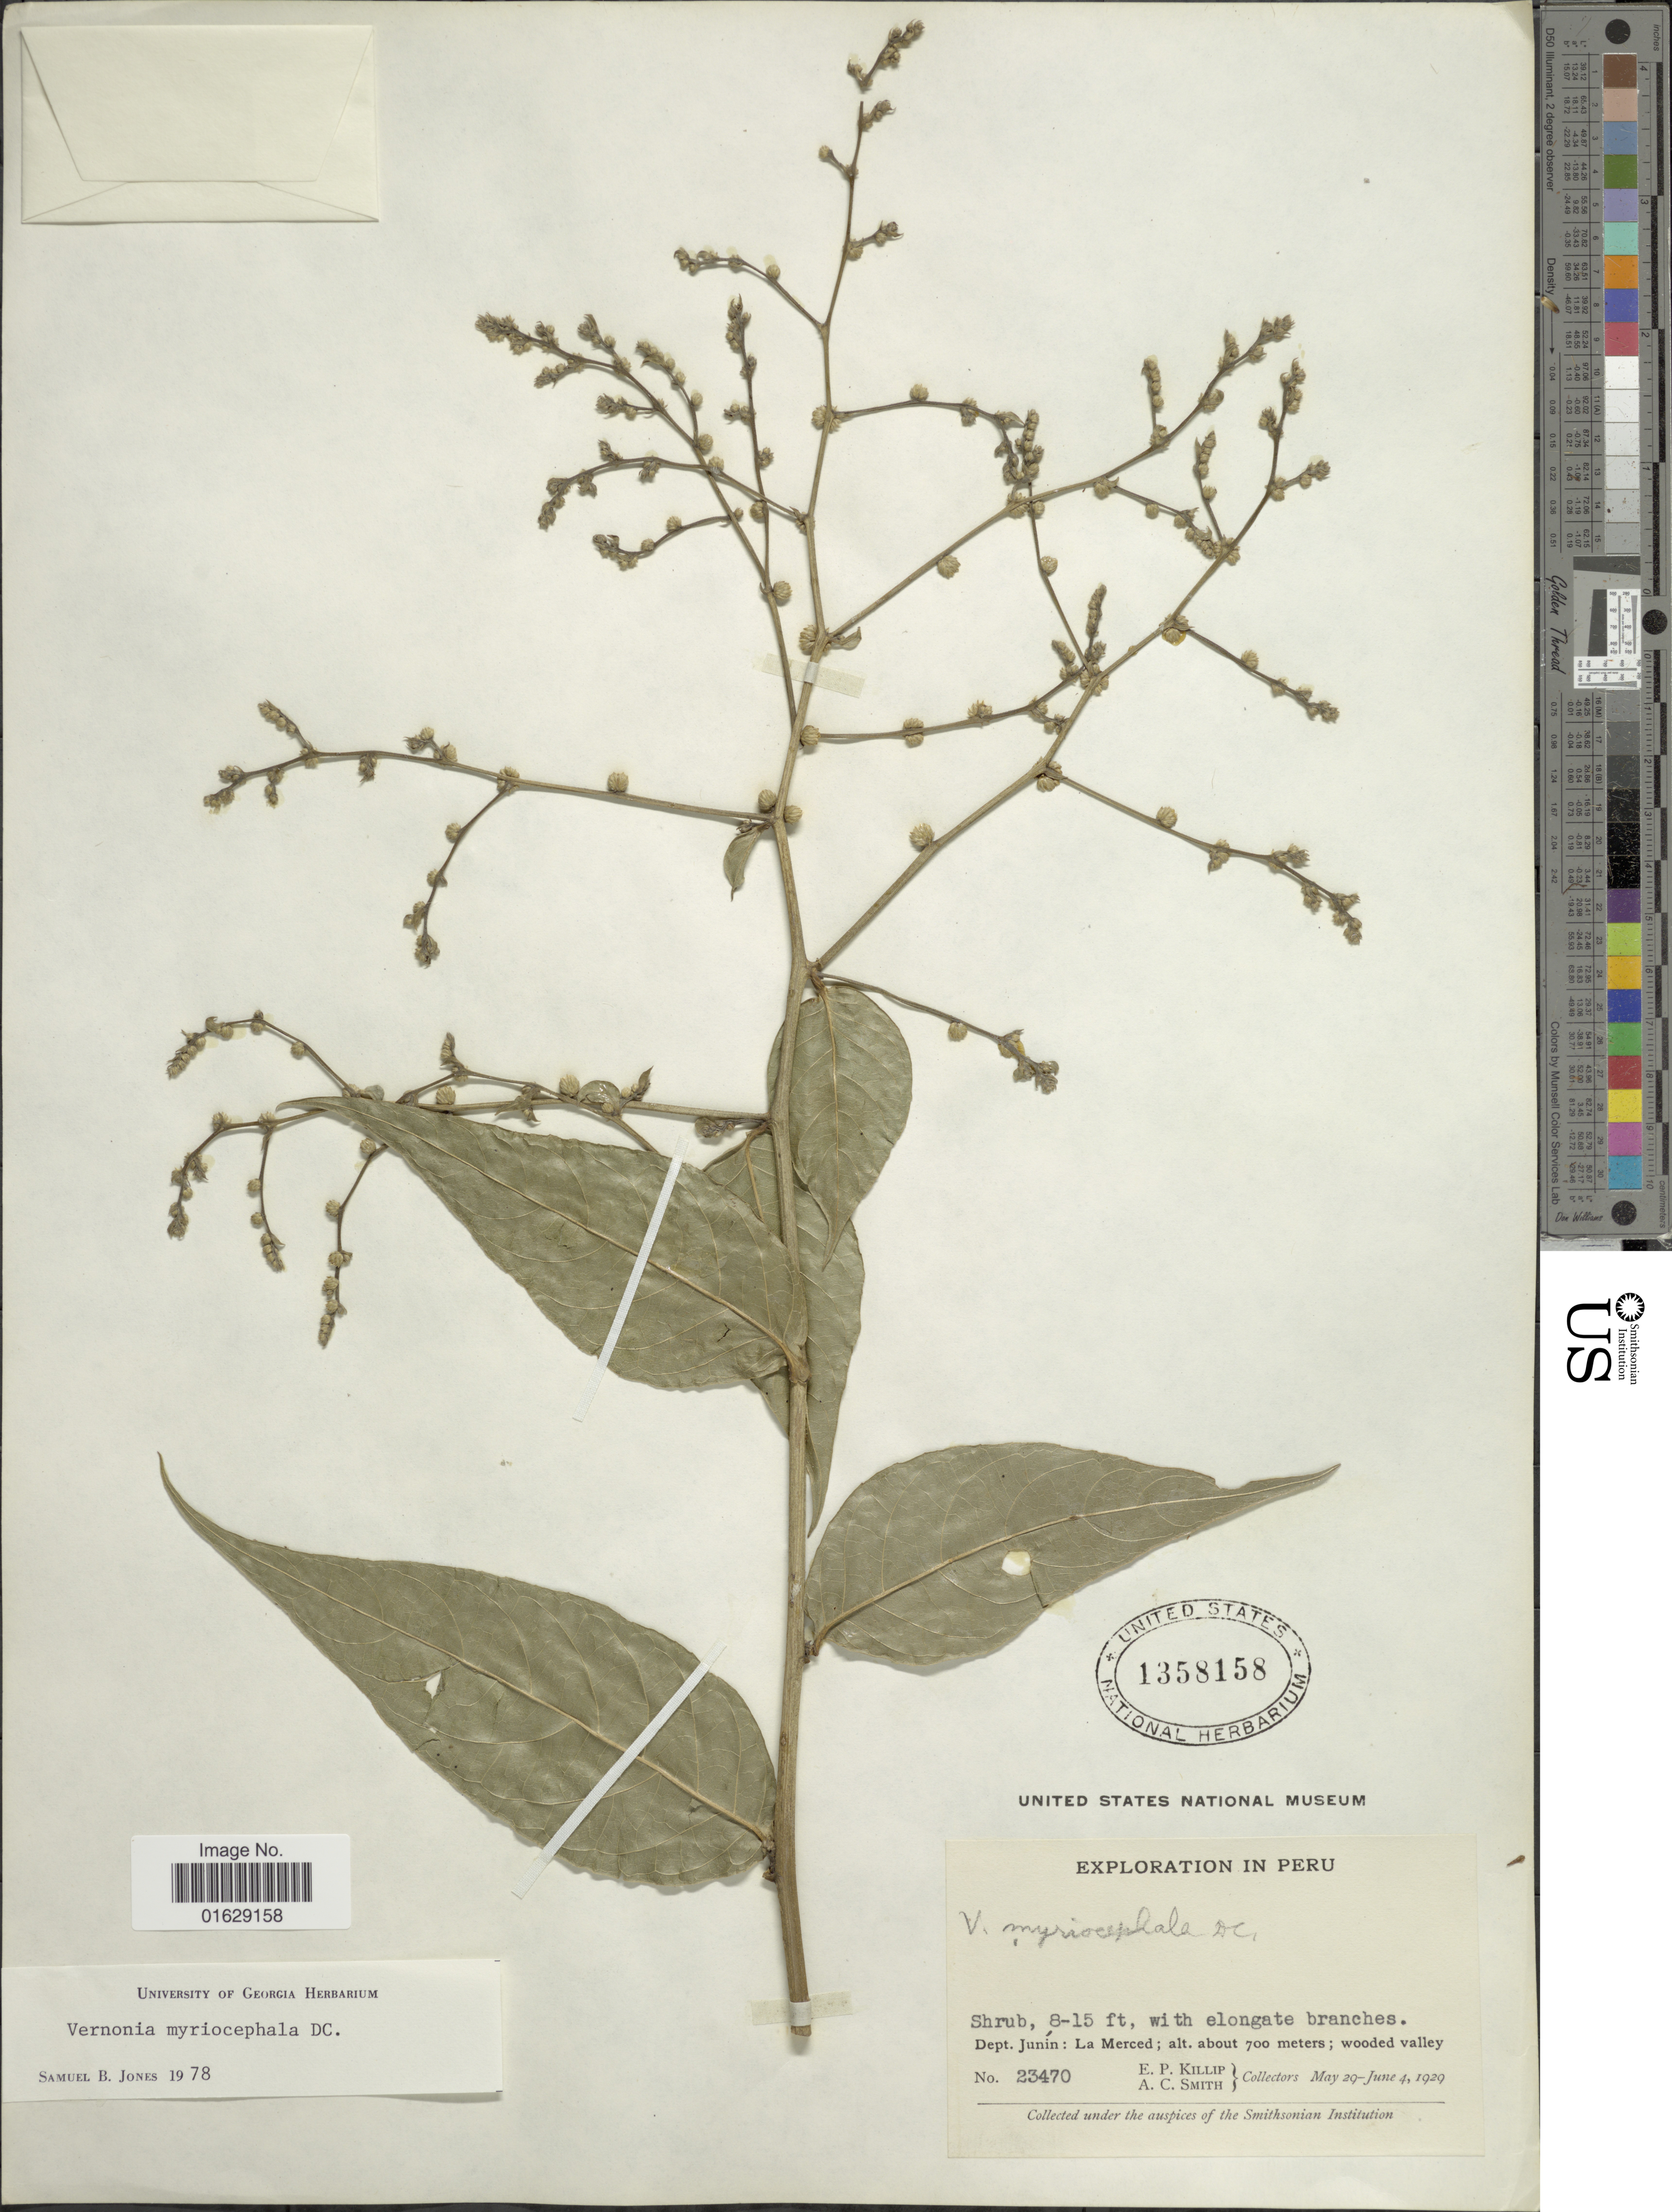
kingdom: Plantae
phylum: Tracheophyta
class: Magnoliopsida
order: Asterales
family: Asteraceae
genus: Lepidaploa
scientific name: Lepidaploa myriocephala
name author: (DC.) H. Rob.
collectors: E. P. Killip & A. C. Smith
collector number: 23470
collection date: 1929-05-20/1929-06-04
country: Peru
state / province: Junín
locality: Dept. Junin: La Merced, wooded valley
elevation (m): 700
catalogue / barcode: US 1358158